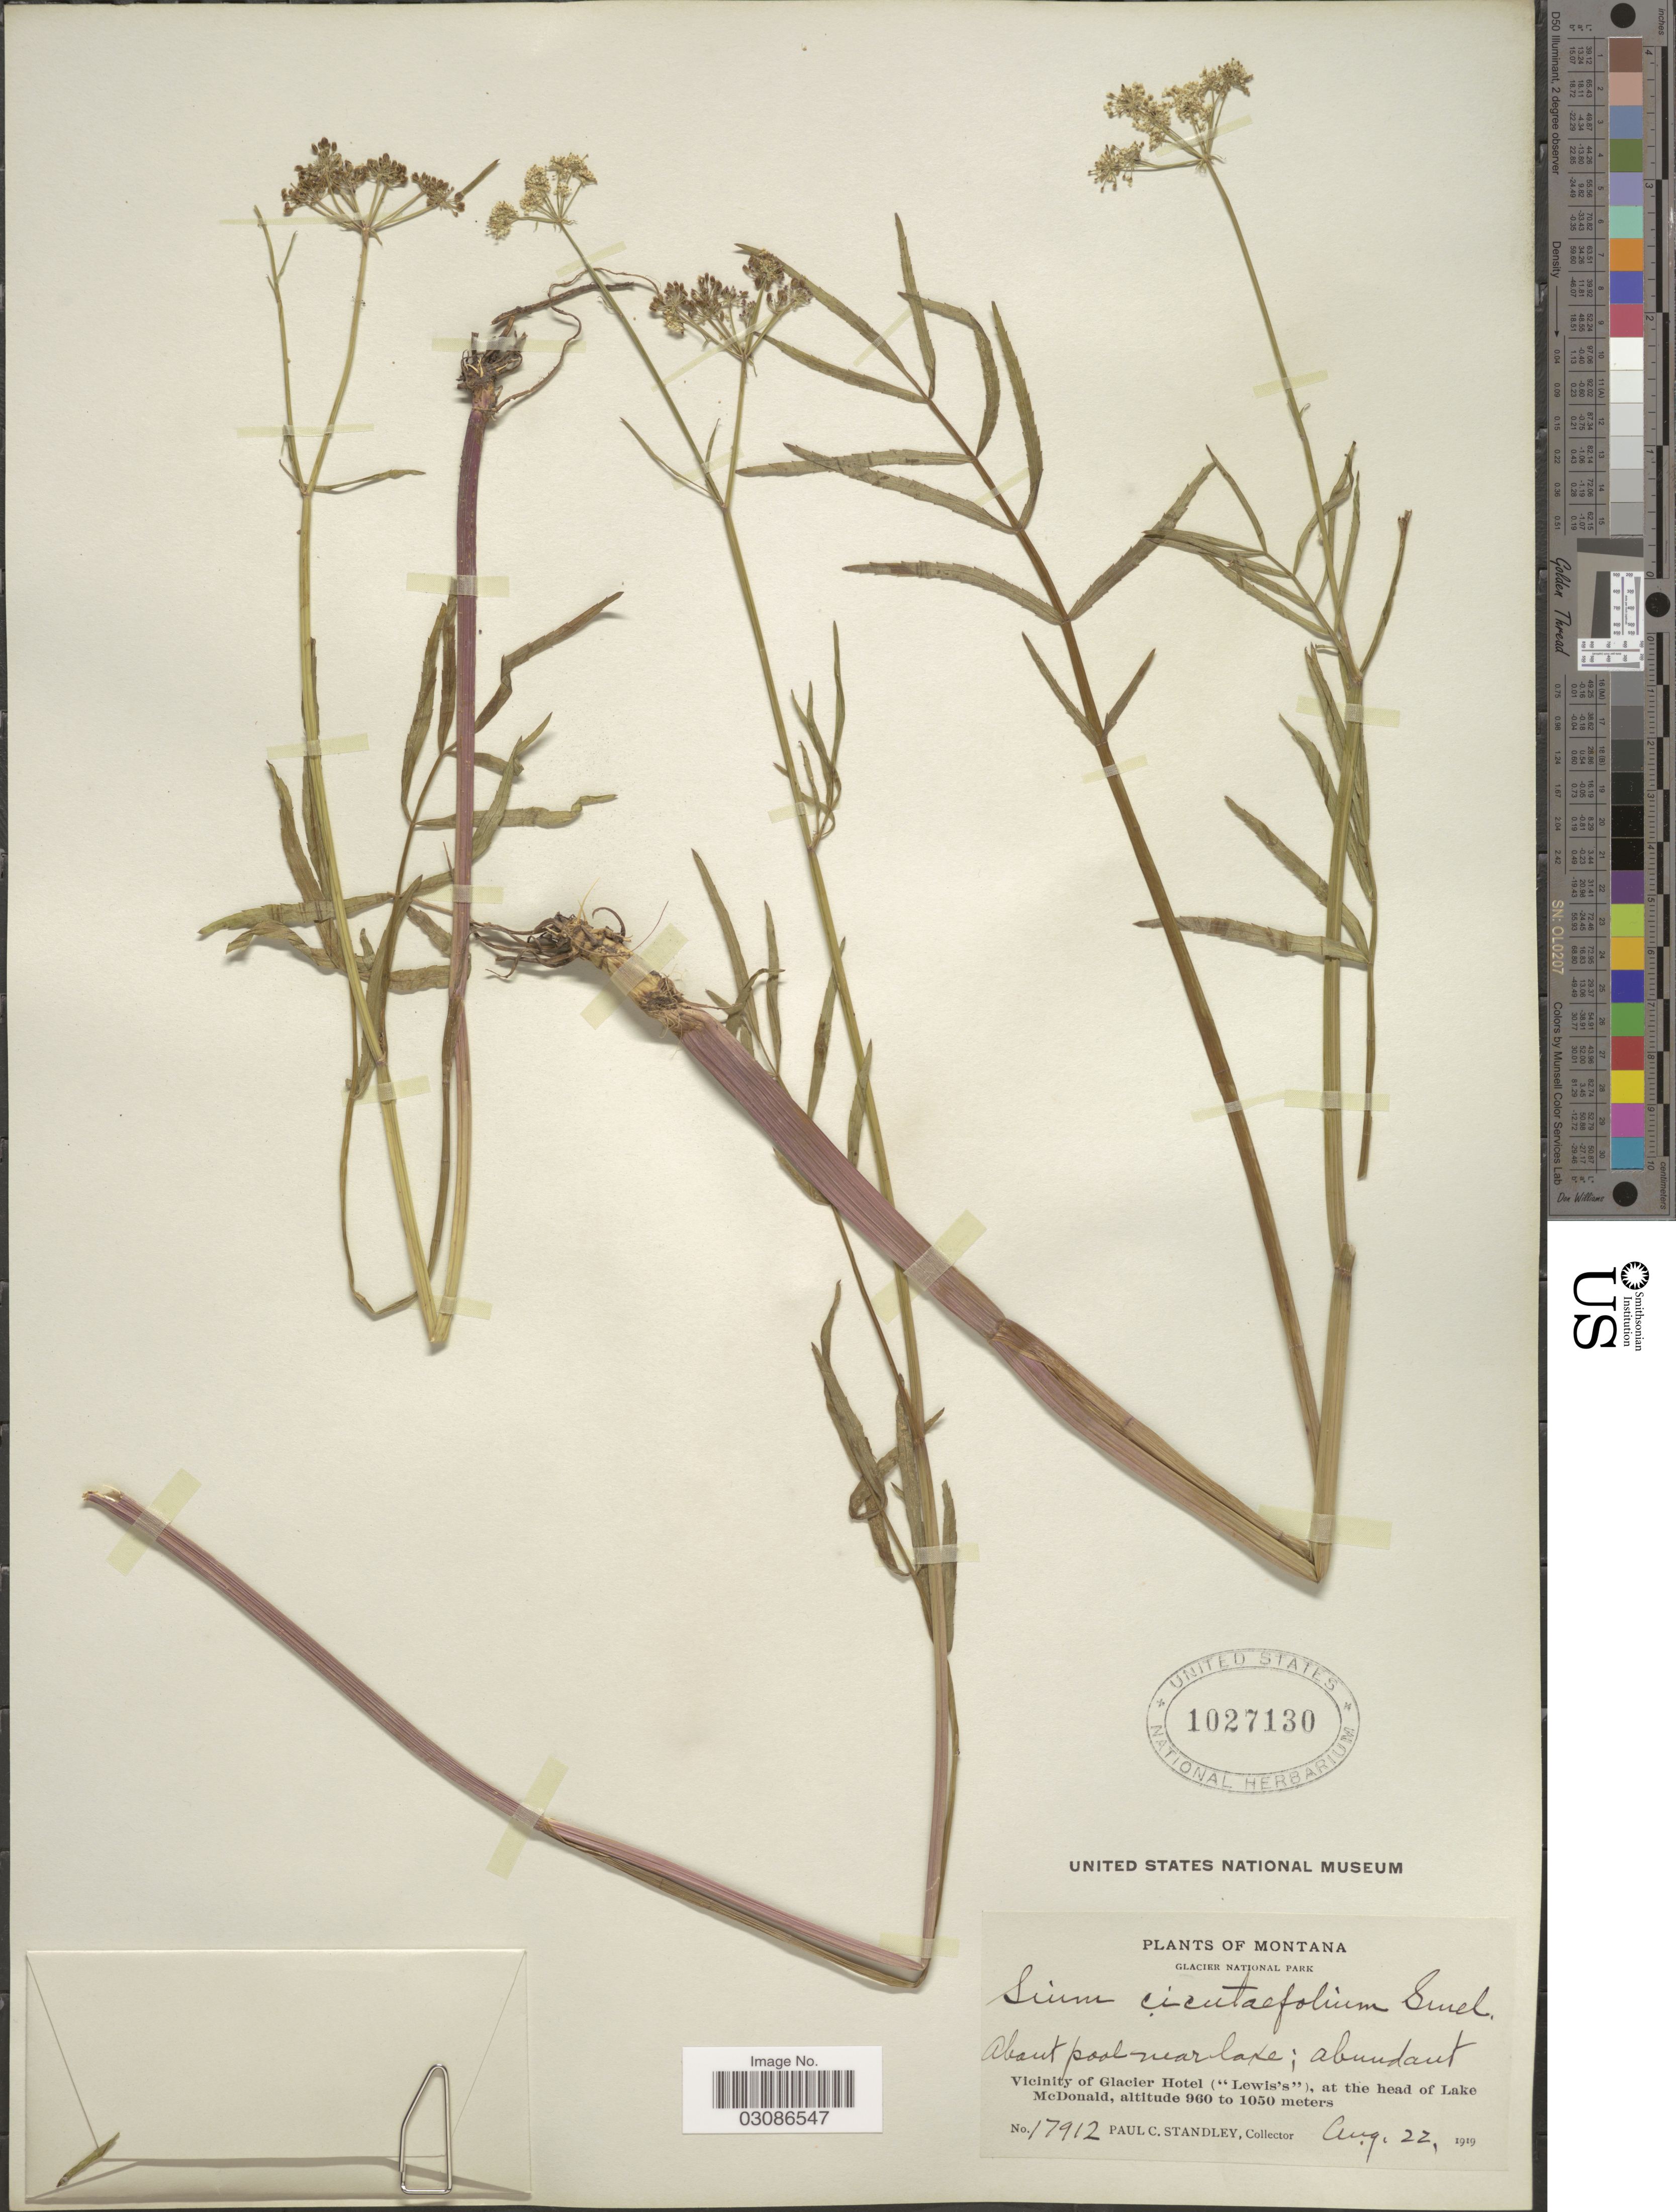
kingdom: Plantae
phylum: Tracheophyta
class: Magnoliopsida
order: Apiales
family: Apiaceae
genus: Sium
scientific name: Sium suave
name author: Walter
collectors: P. C. Standley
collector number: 17912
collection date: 1919-08-22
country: United States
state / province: Montana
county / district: Flathead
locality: Glacier National Park, Vicinity of Glacier Hotel ("Lewis's"), at the head of Lake McDonald.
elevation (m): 960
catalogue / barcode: US 1027130